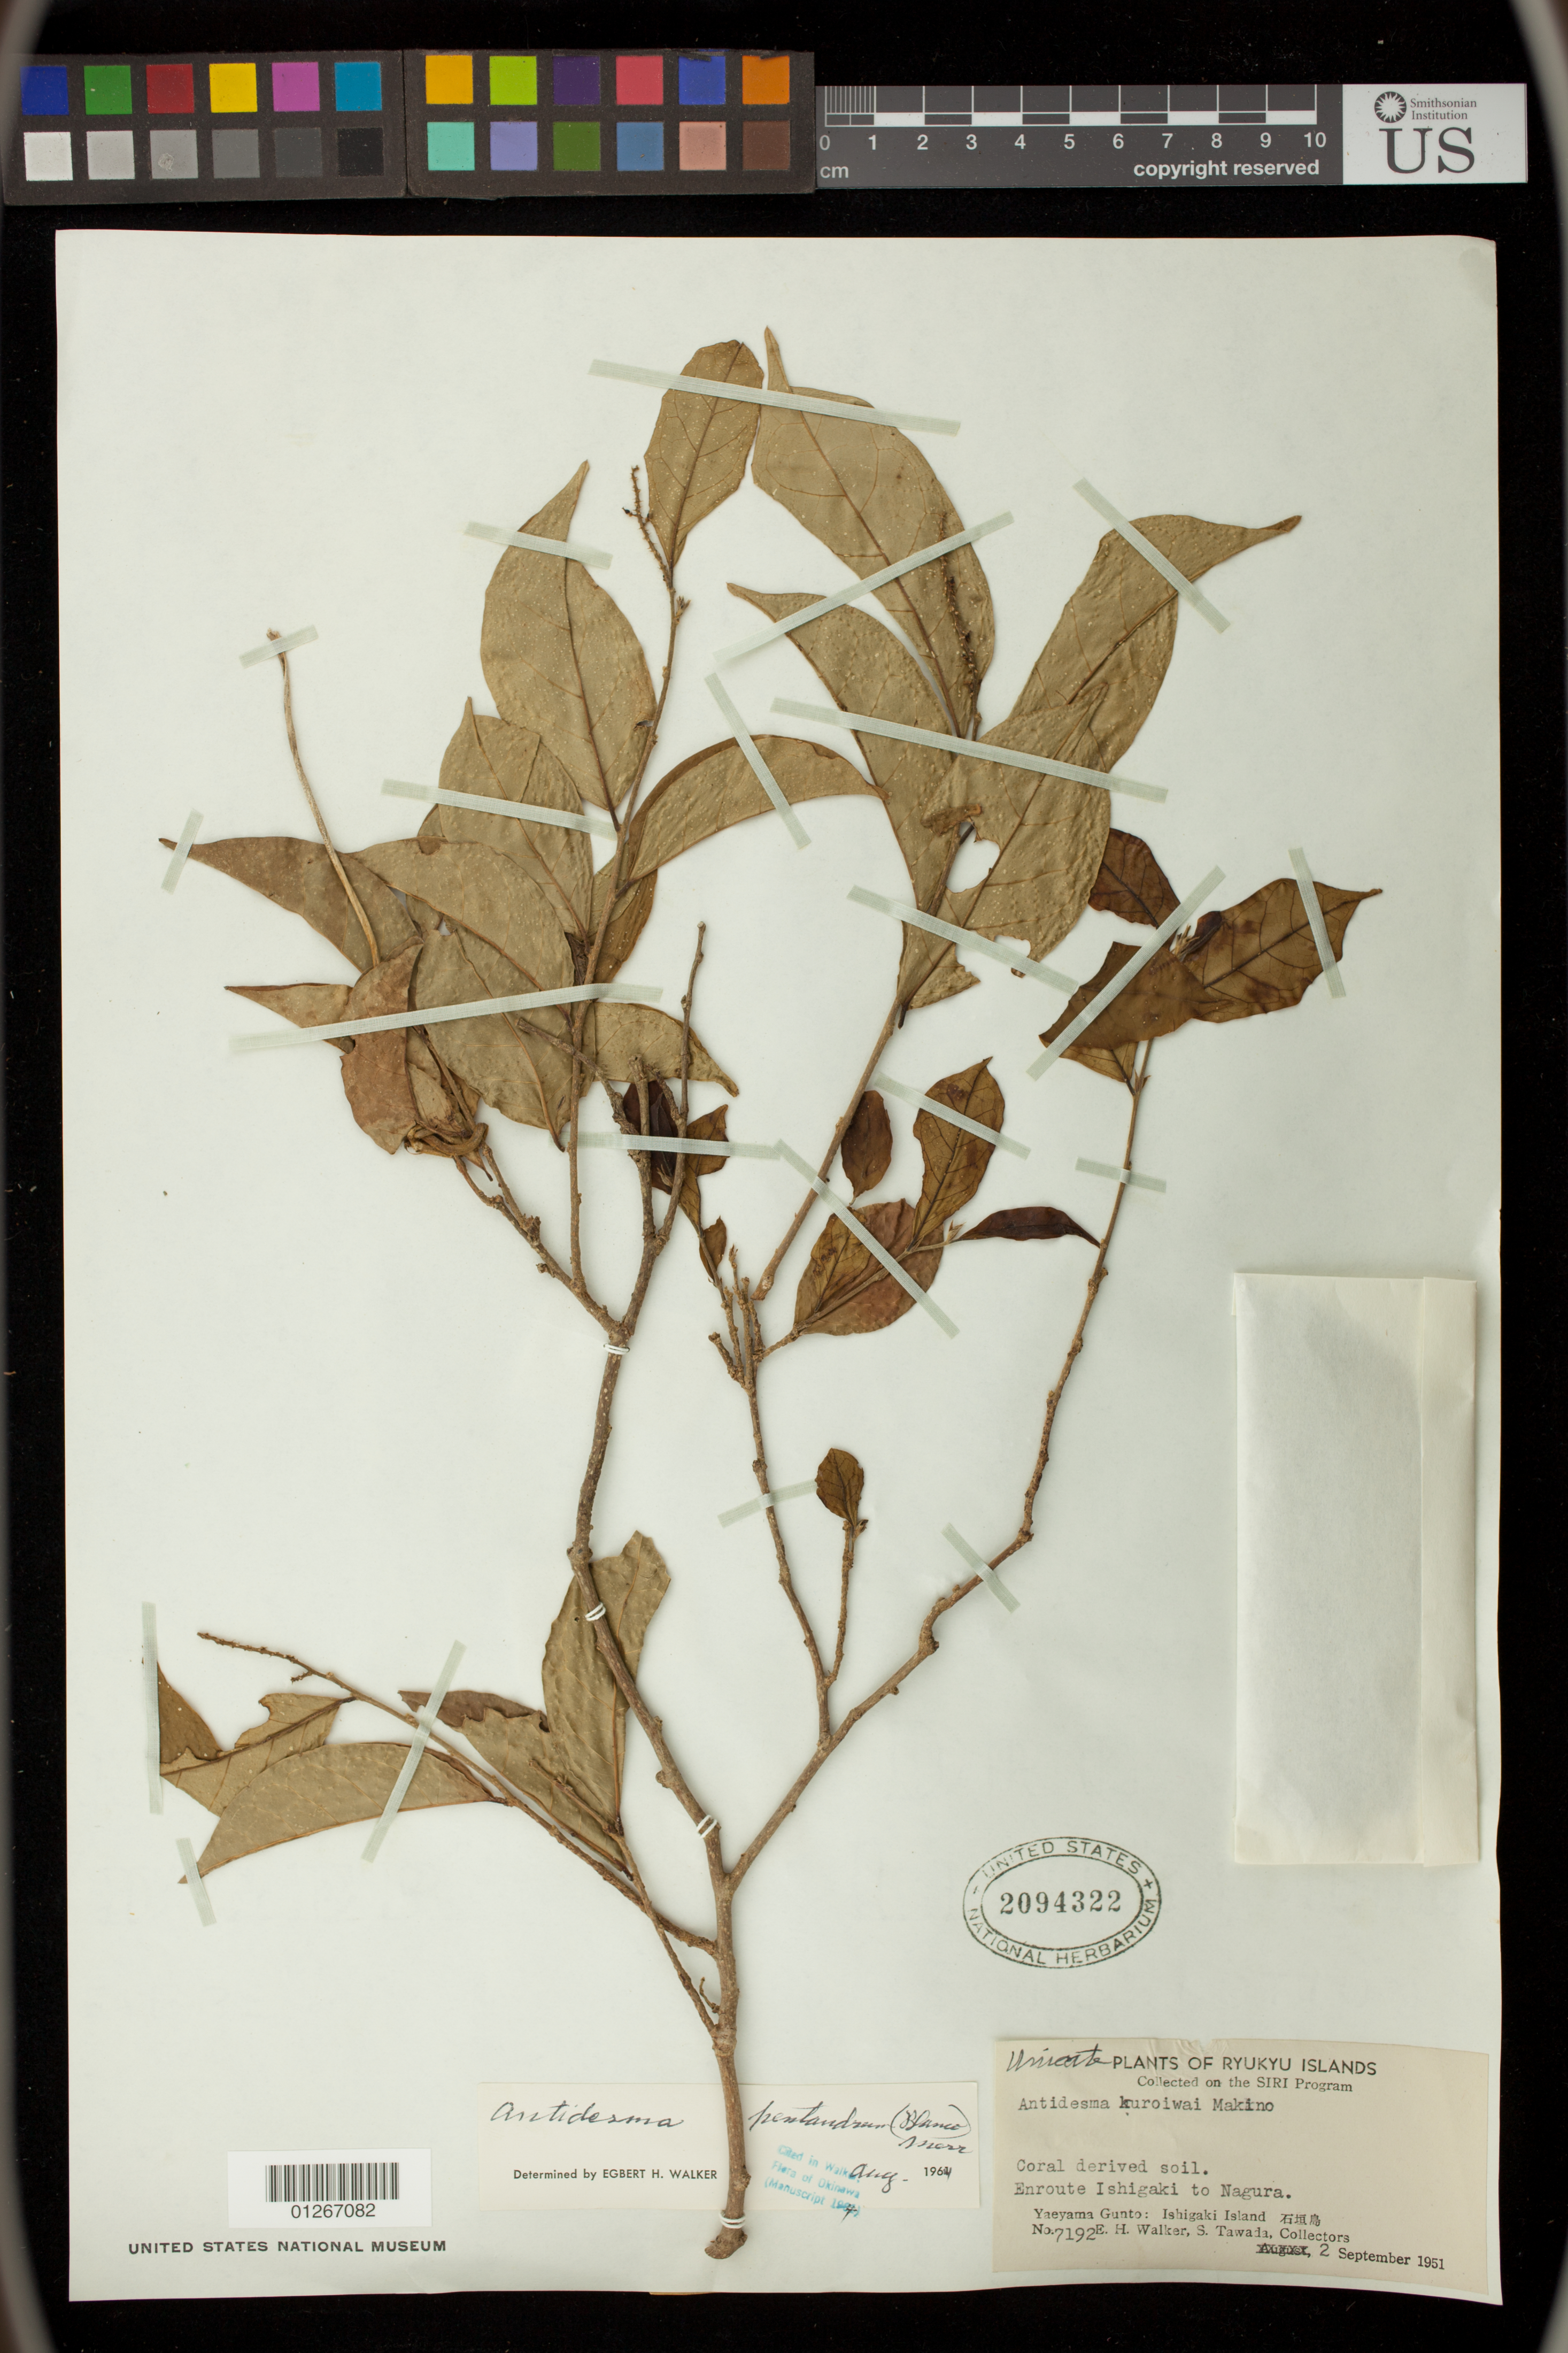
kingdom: Plantae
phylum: Tracheophyta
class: Magnoliopsida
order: Malpighiales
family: Phyllanthaceae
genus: Antidesma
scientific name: Antidesma pentandrum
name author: (Blanco) Merr.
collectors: E. H. Walker & S. Tawada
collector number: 7192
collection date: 1951-09-02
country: Japan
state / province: Okinawa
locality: Ishigaki Island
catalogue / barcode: US 2094322